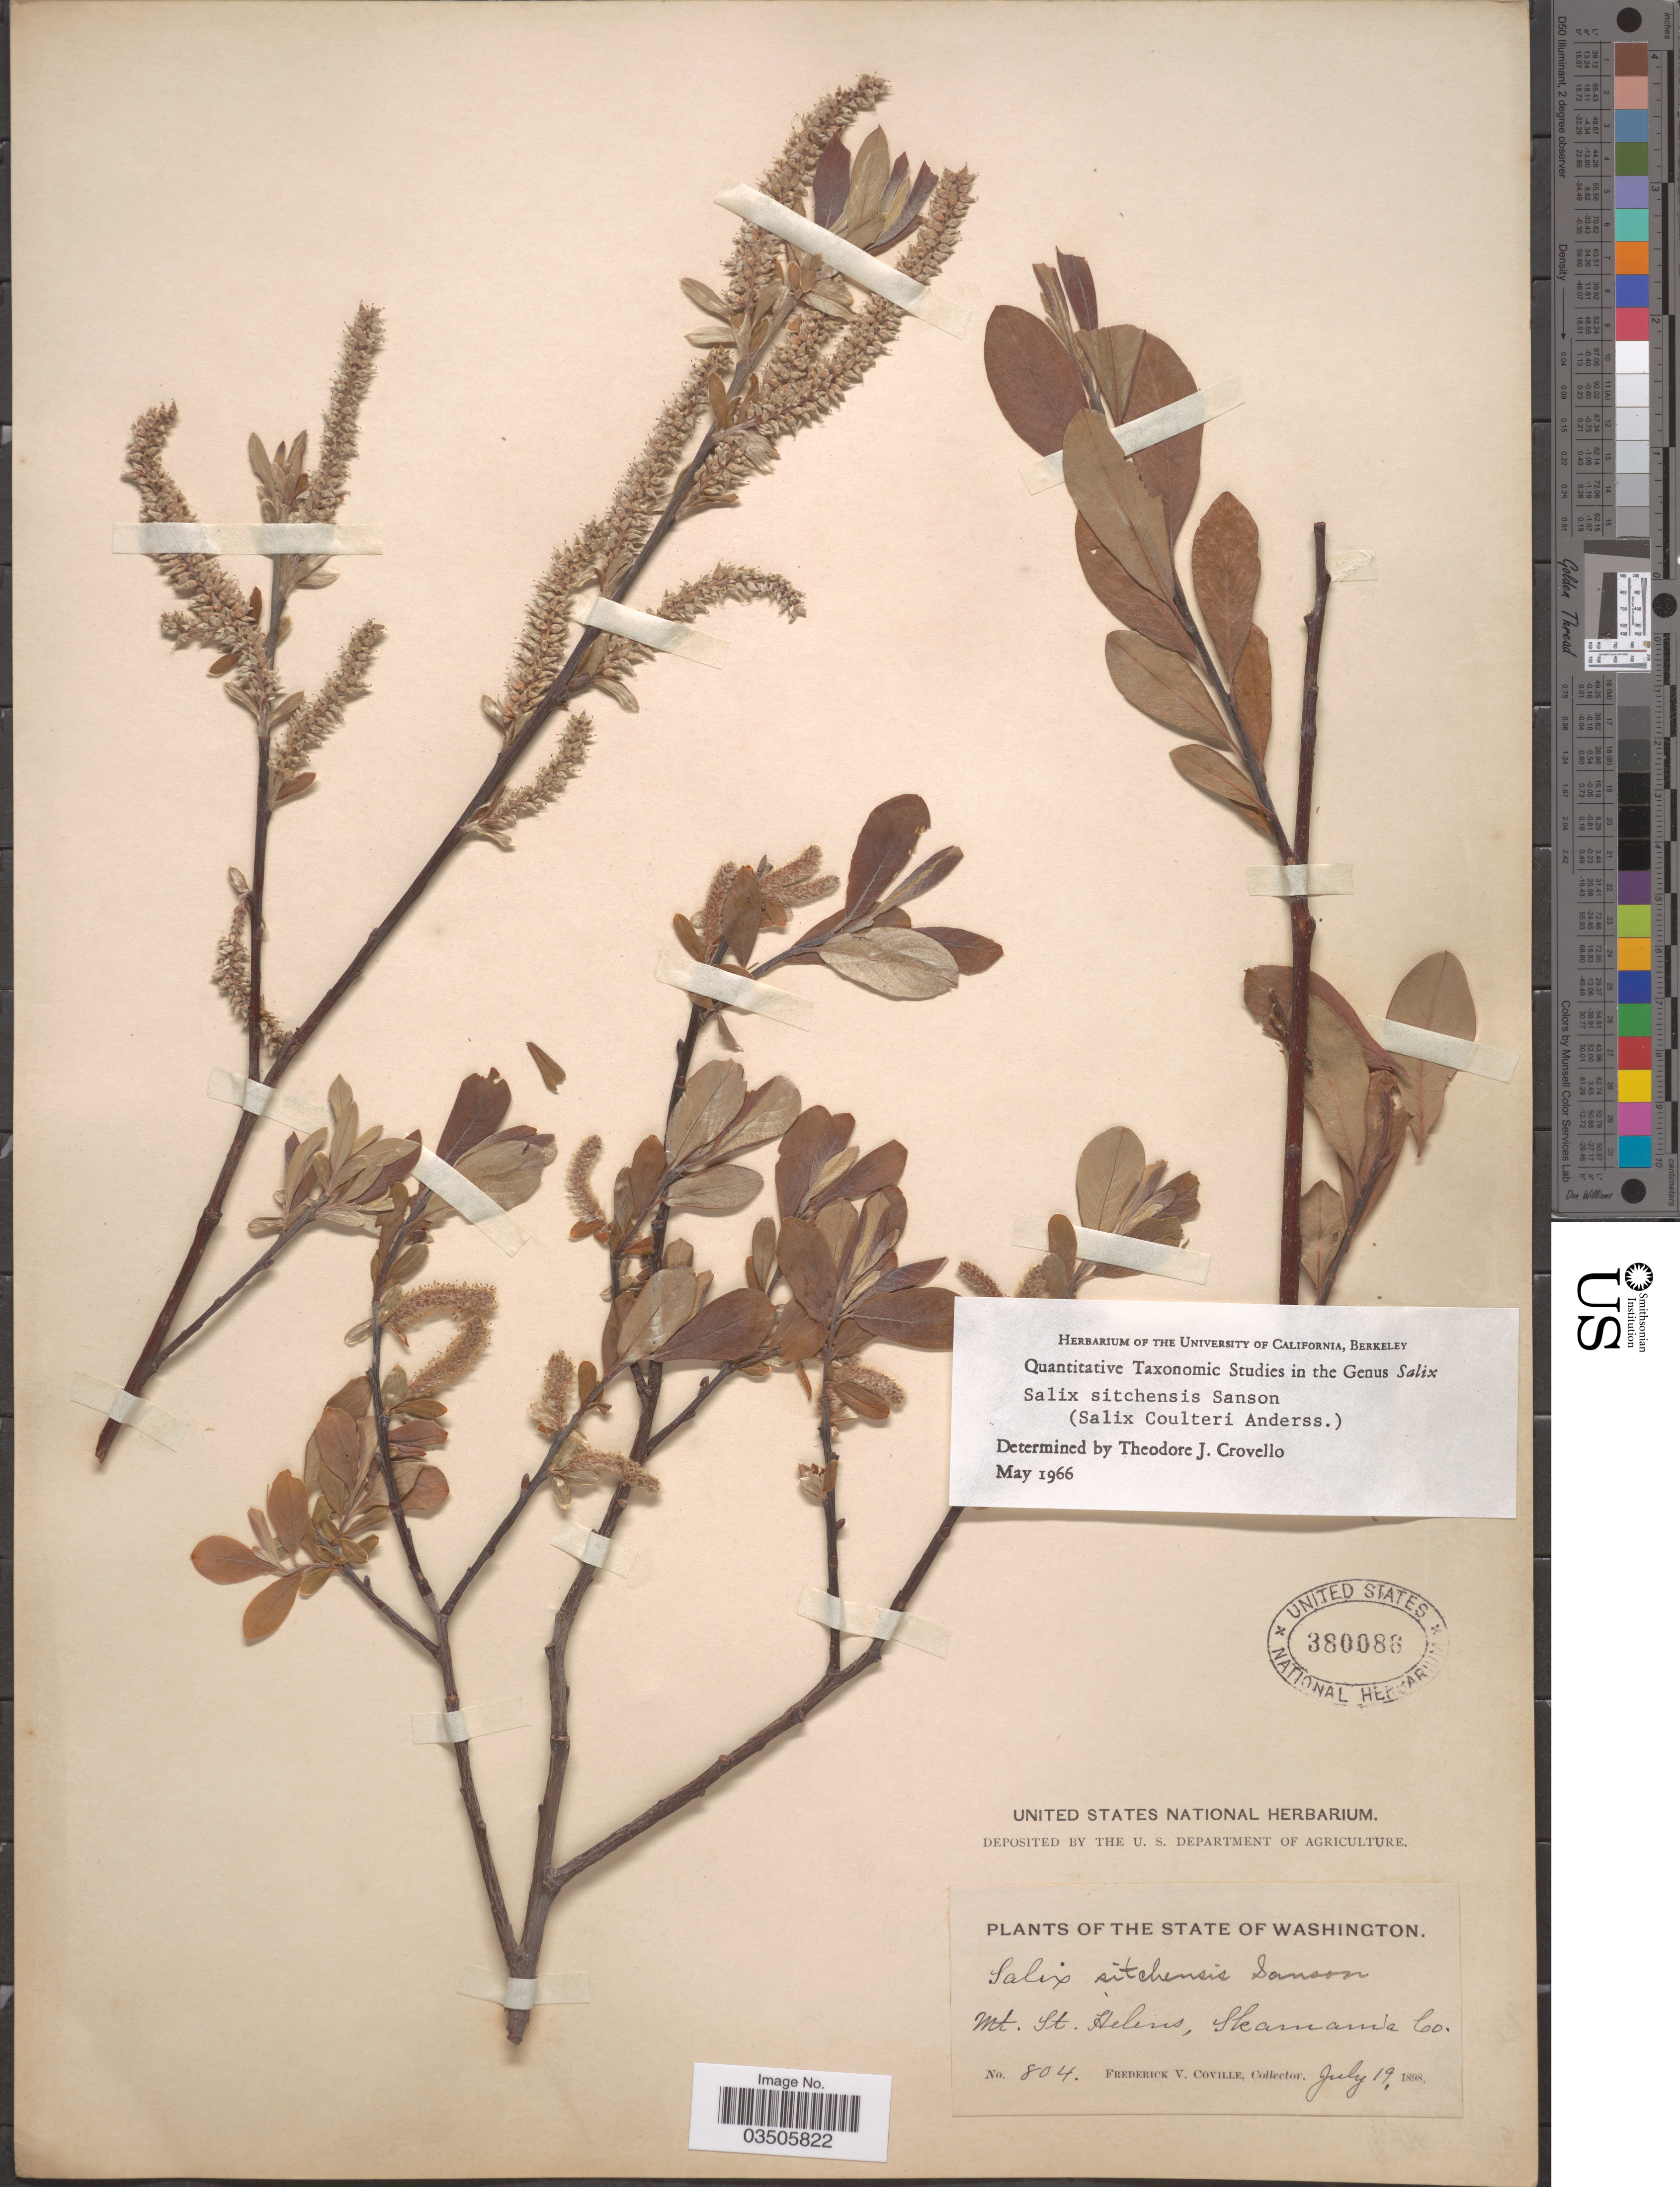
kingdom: Plantae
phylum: Tracheophyta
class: Magnoliopsida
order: Malpighiales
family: Salicaceae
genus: Salix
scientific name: Salix sitchensis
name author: Sanson ex Bong.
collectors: F. V. Coville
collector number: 804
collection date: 1898-07-19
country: United States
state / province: Washington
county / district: Skamania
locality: Mt. St. Helens, Skamania Co.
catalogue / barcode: US 380086